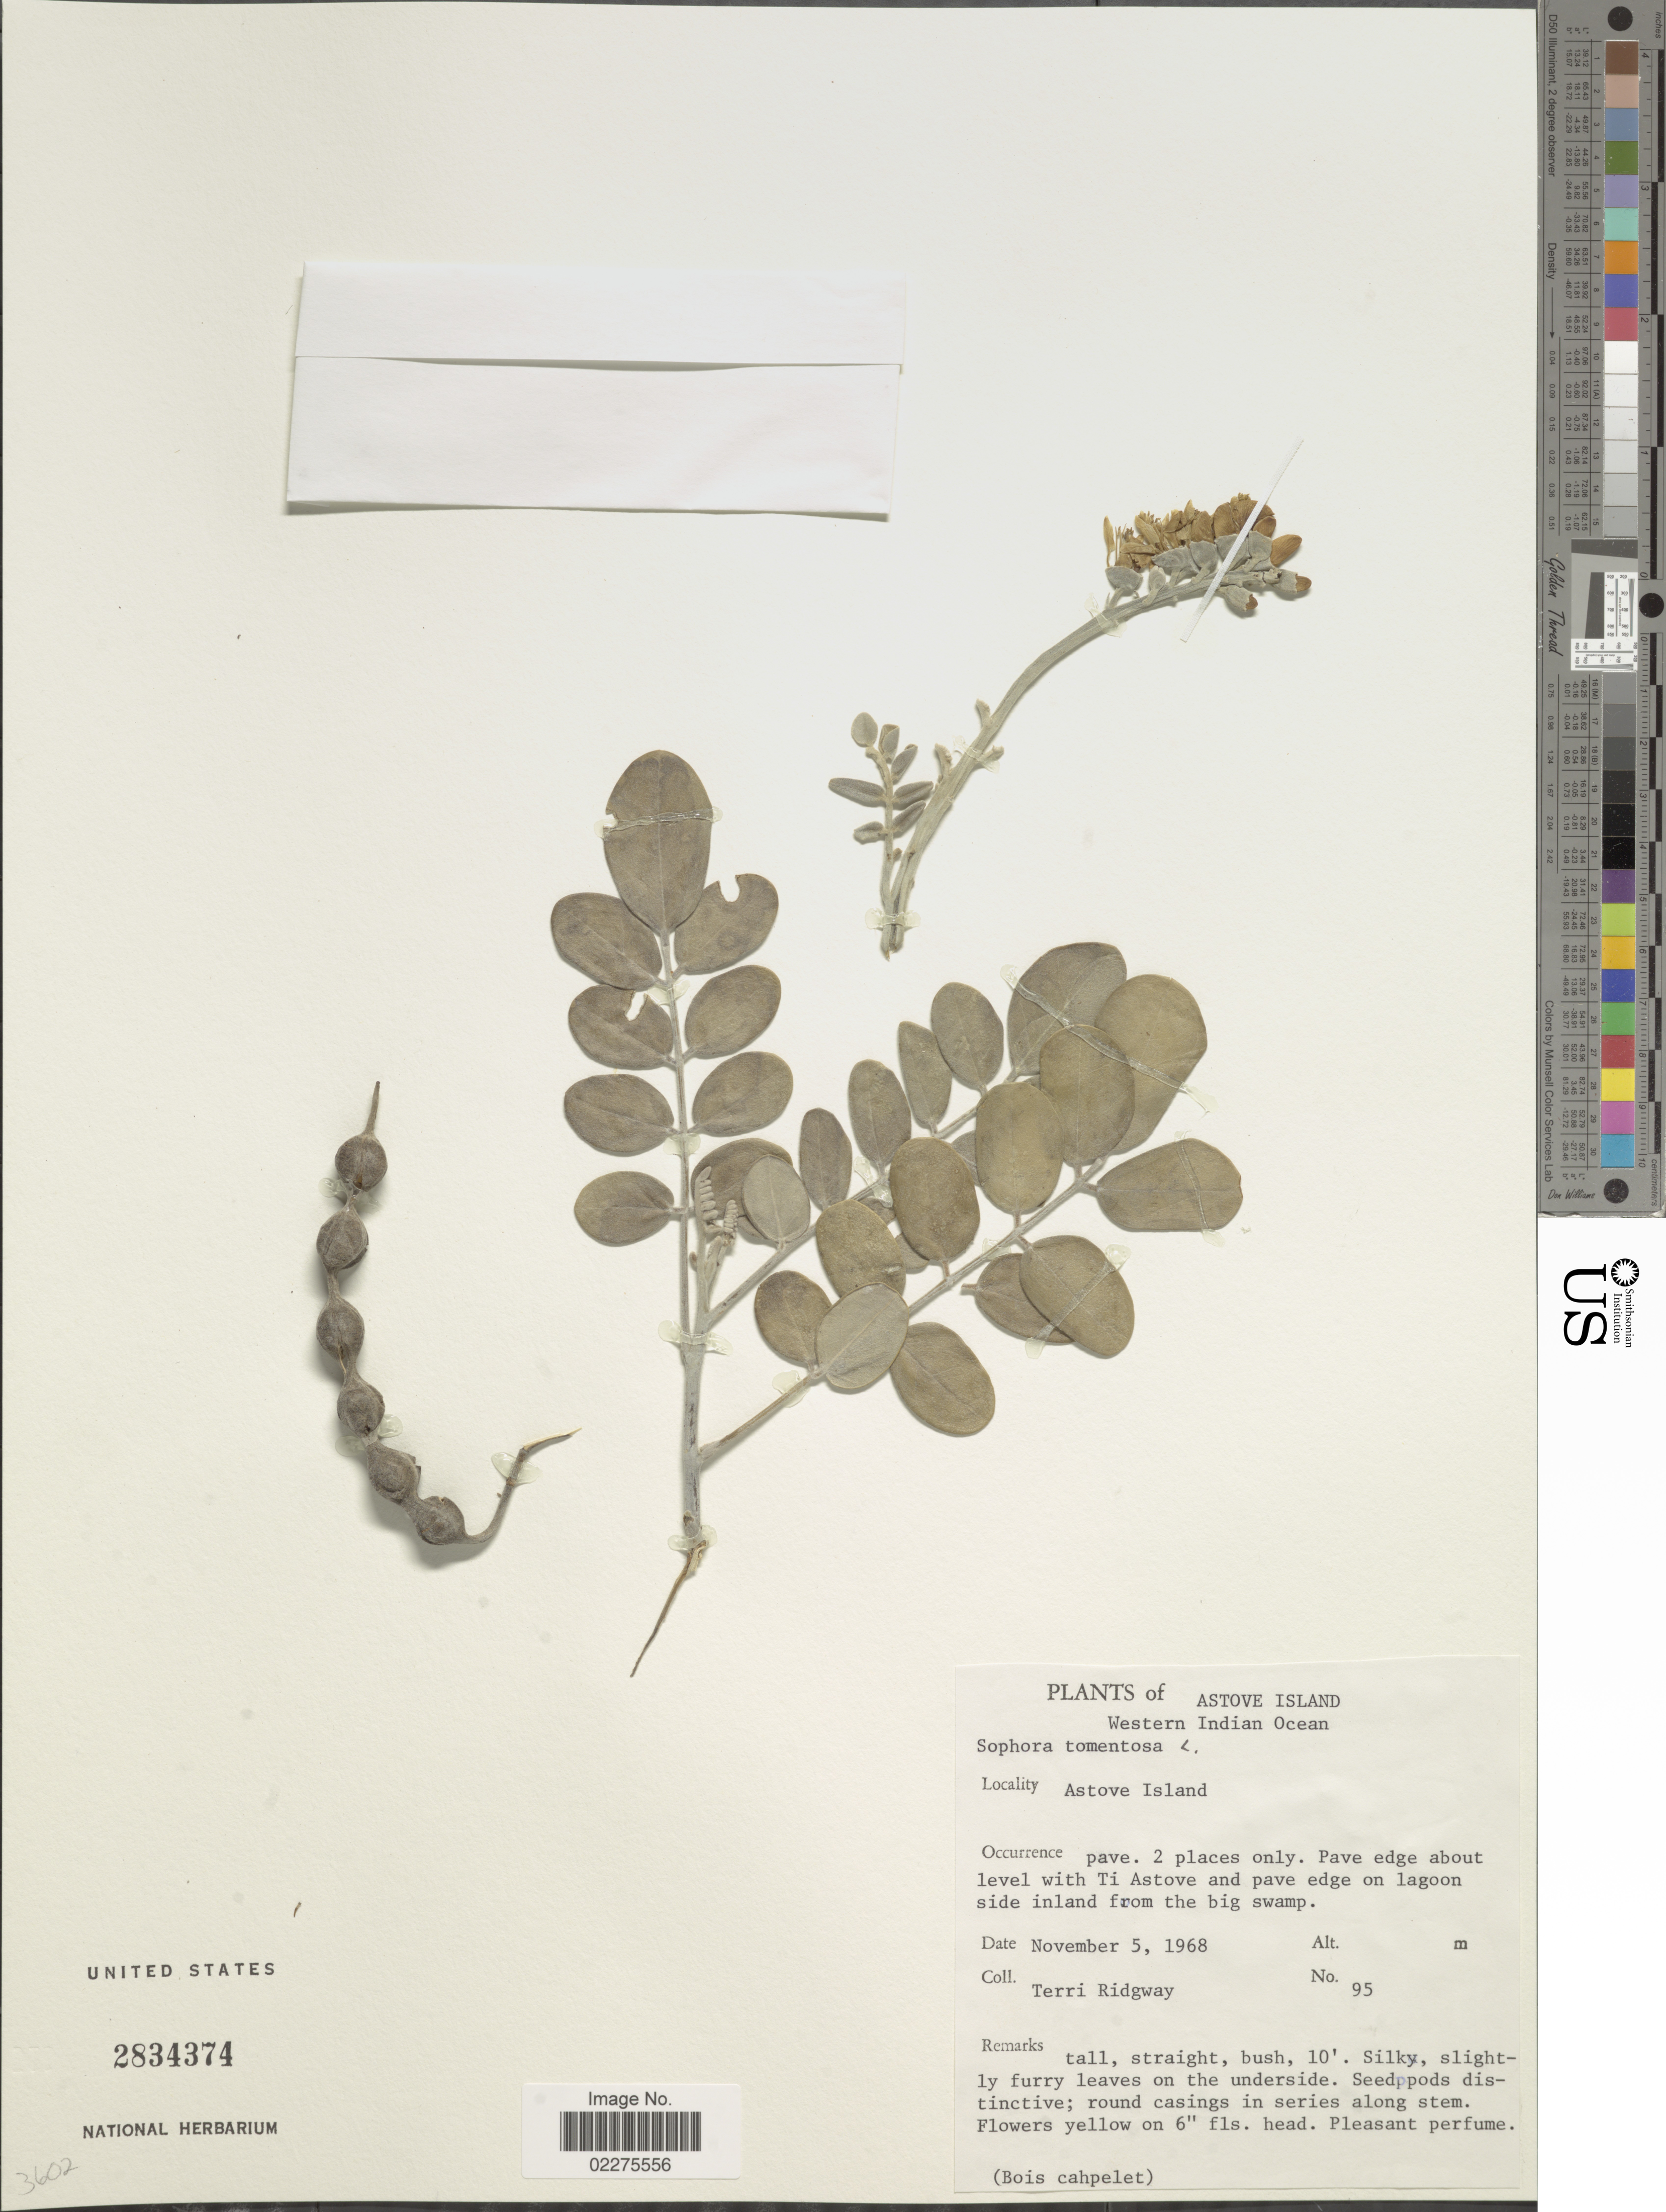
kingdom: Plantae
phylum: Tracheophyta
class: Magnoliopsida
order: Fabales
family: Fabaceae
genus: Sophora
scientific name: Sophora tomentosa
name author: L.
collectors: T. Ridgway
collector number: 95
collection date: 1968-11-05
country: Seychelles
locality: Astove Island. Western Indian Ocean.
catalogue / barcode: US 2834374